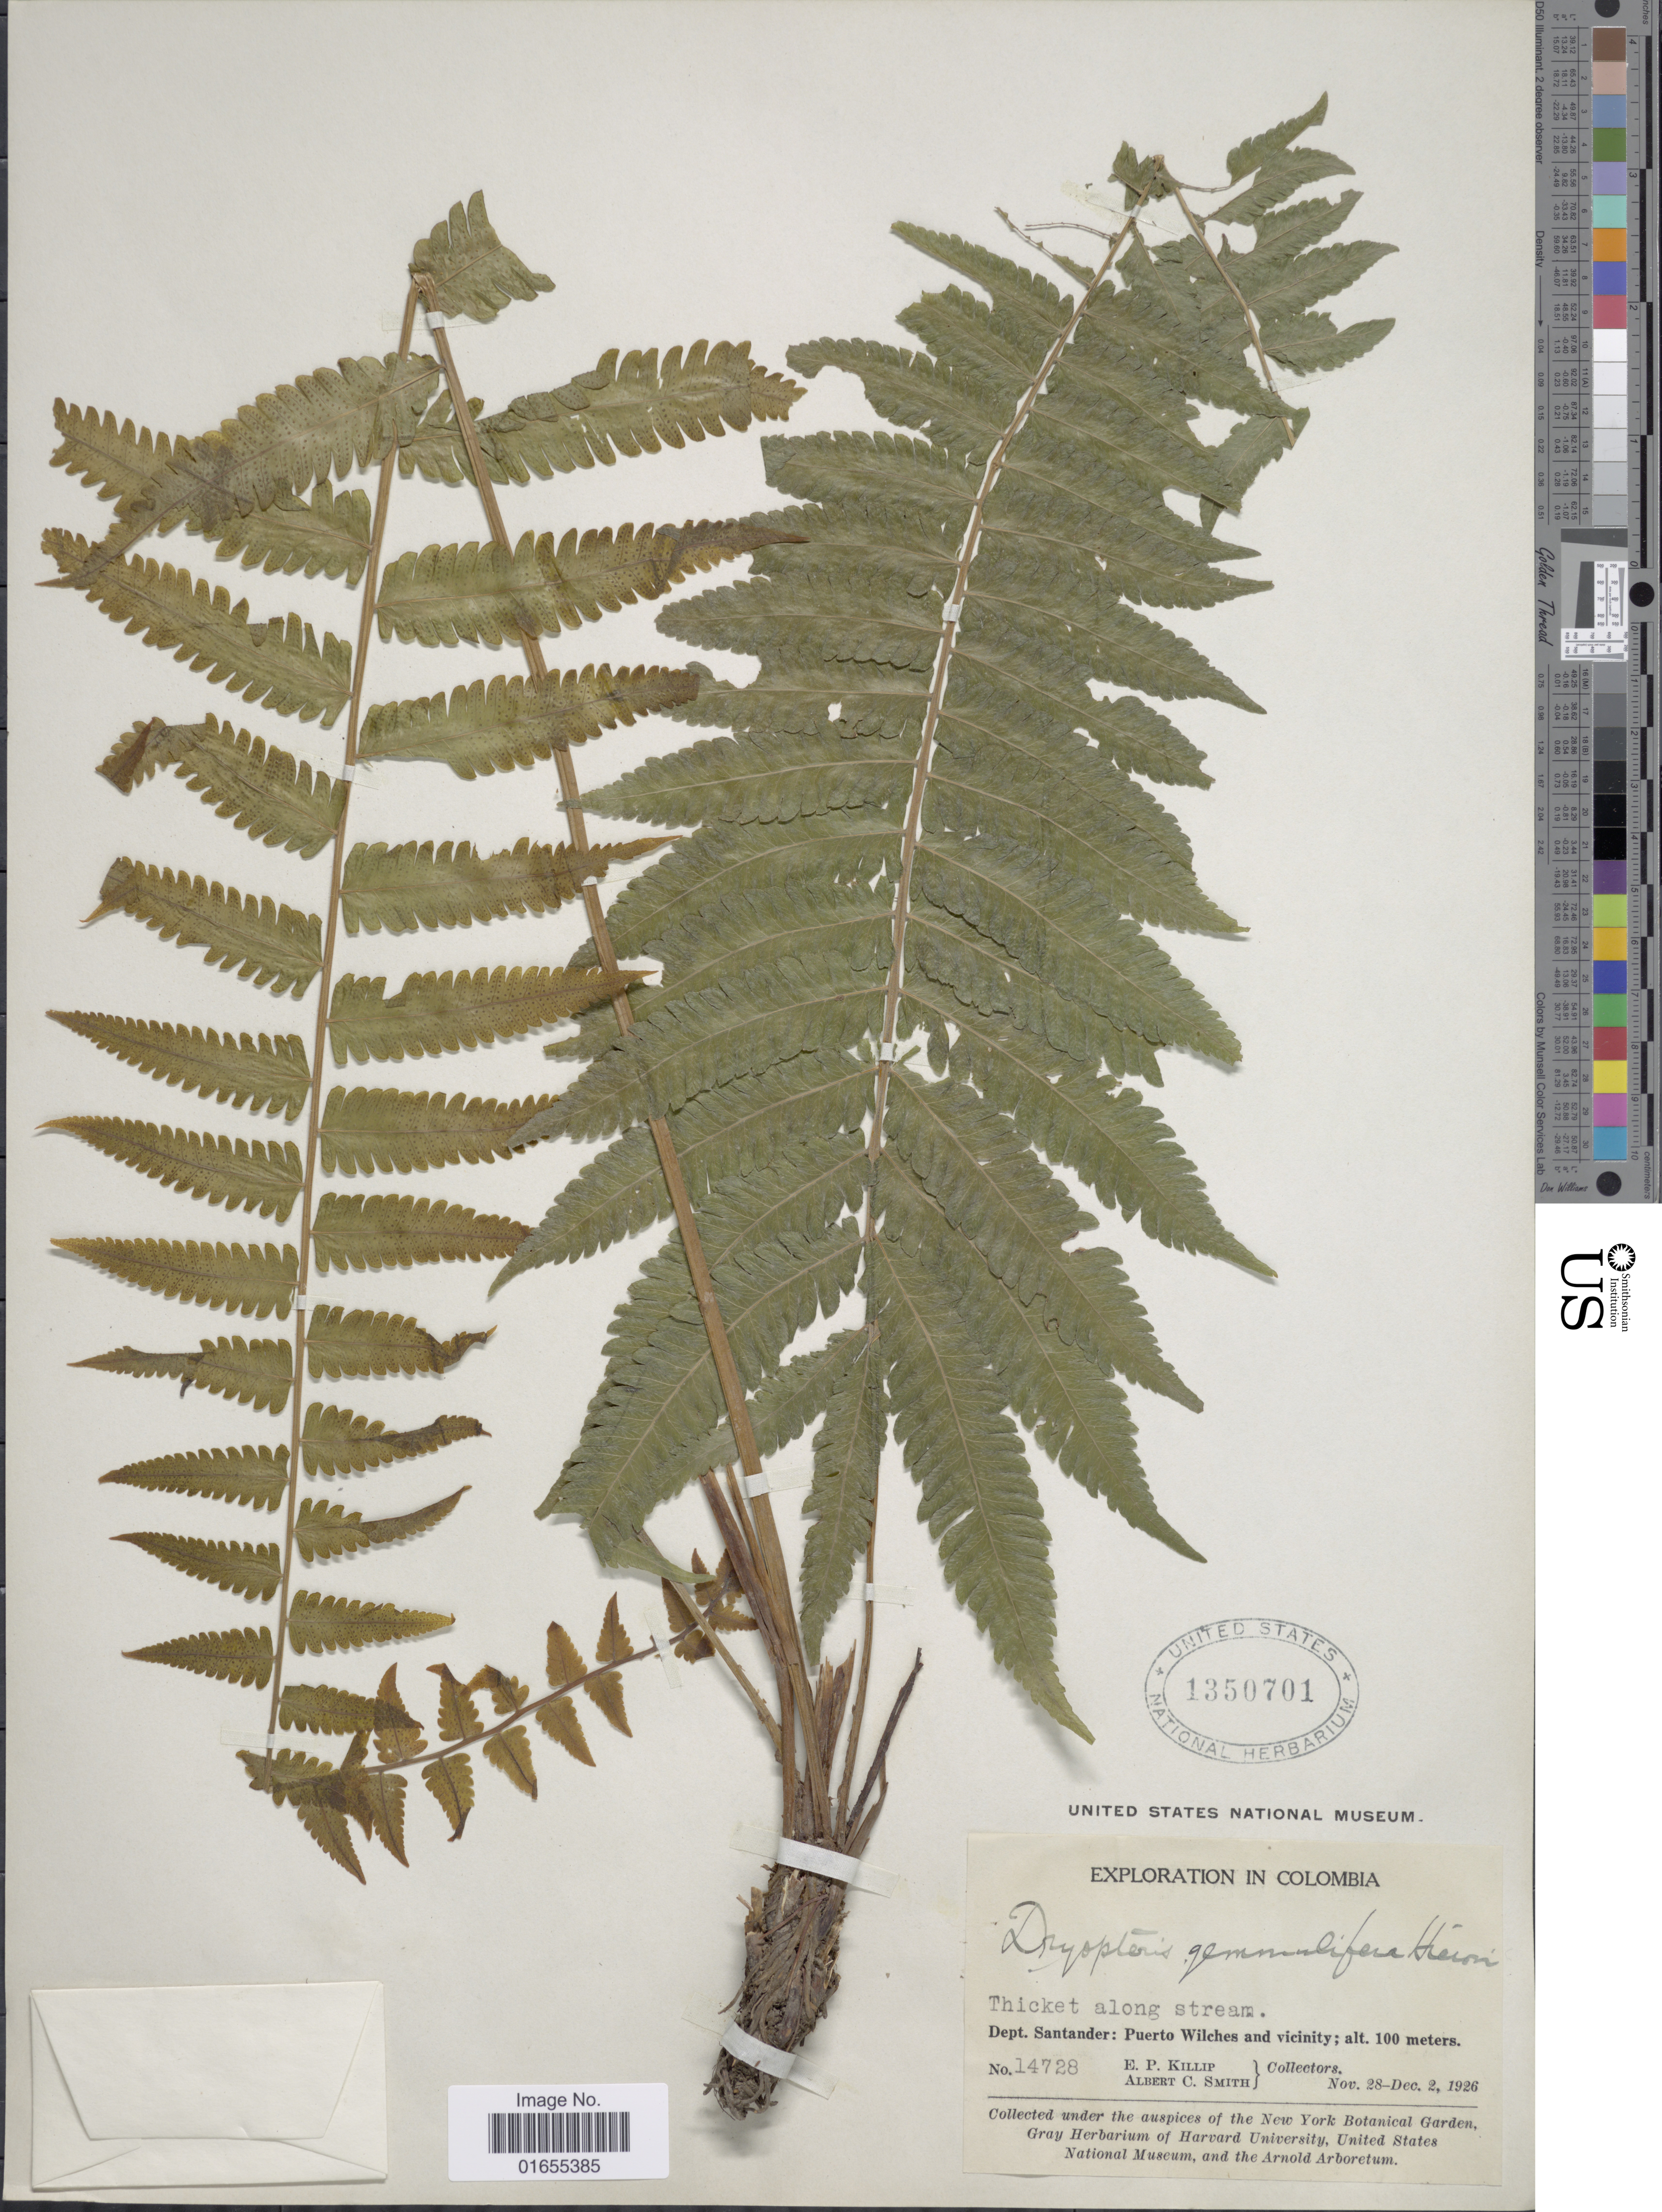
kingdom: Plantae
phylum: Tracheophyta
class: Polypodiopsida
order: Polypodiales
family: Thelypteridaceae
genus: Goniopteris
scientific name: Goniopteris gemmulifera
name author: (Hieron.) A.R. Sm. & D. Löve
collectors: E. P. Killip & A. C. Smith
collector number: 14728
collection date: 1926-11-28/1926-12-02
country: Colombia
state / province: Santander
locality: Puerto Wilches and vicinity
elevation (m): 100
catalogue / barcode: US 1350701